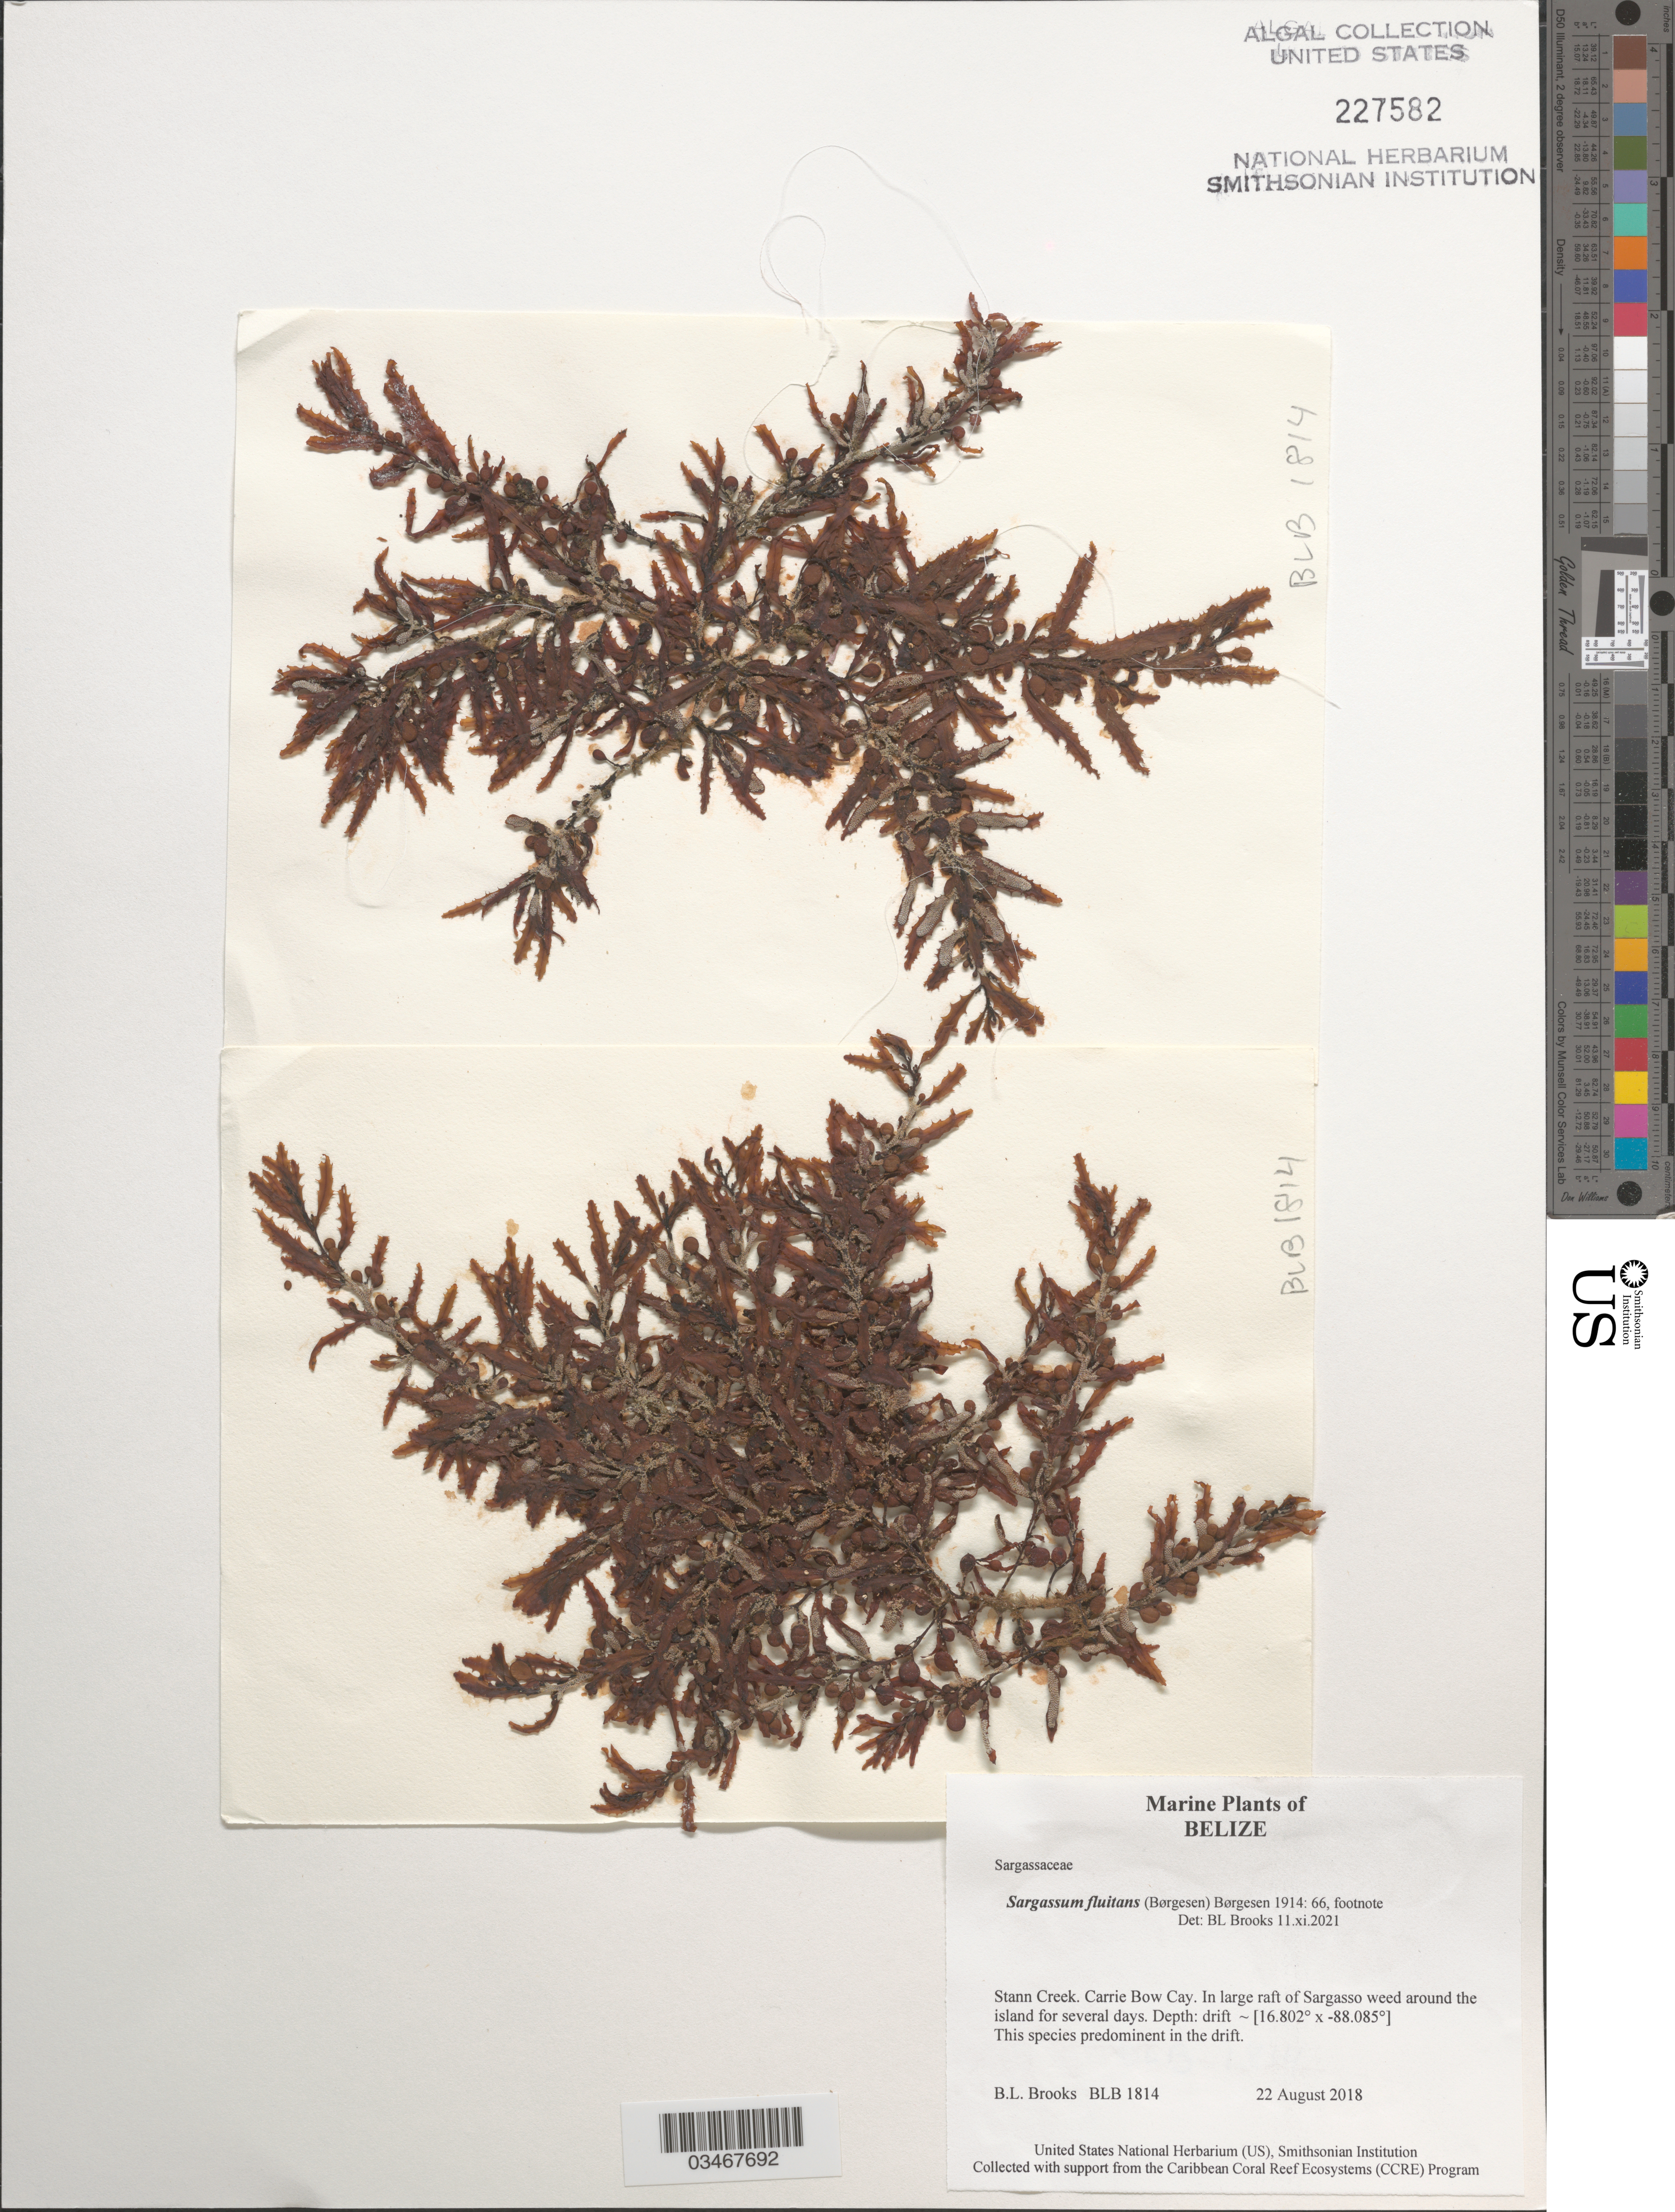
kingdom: Chromista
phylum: Ochrophyta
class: Phaeophyceae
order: Fucales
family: Sargassaceae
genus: Sargassum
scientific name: Sargassum fluitans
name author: (Børgesen) Børgesen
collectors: B. Brooks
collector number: BLB 1814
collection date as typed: Transcribed d/m/y: 22/8/2018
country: Belize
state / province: Stann Creek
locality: Carrie Bow Cay. In large raft of Sargasso weed around the island for several days.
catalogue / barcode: US 227582